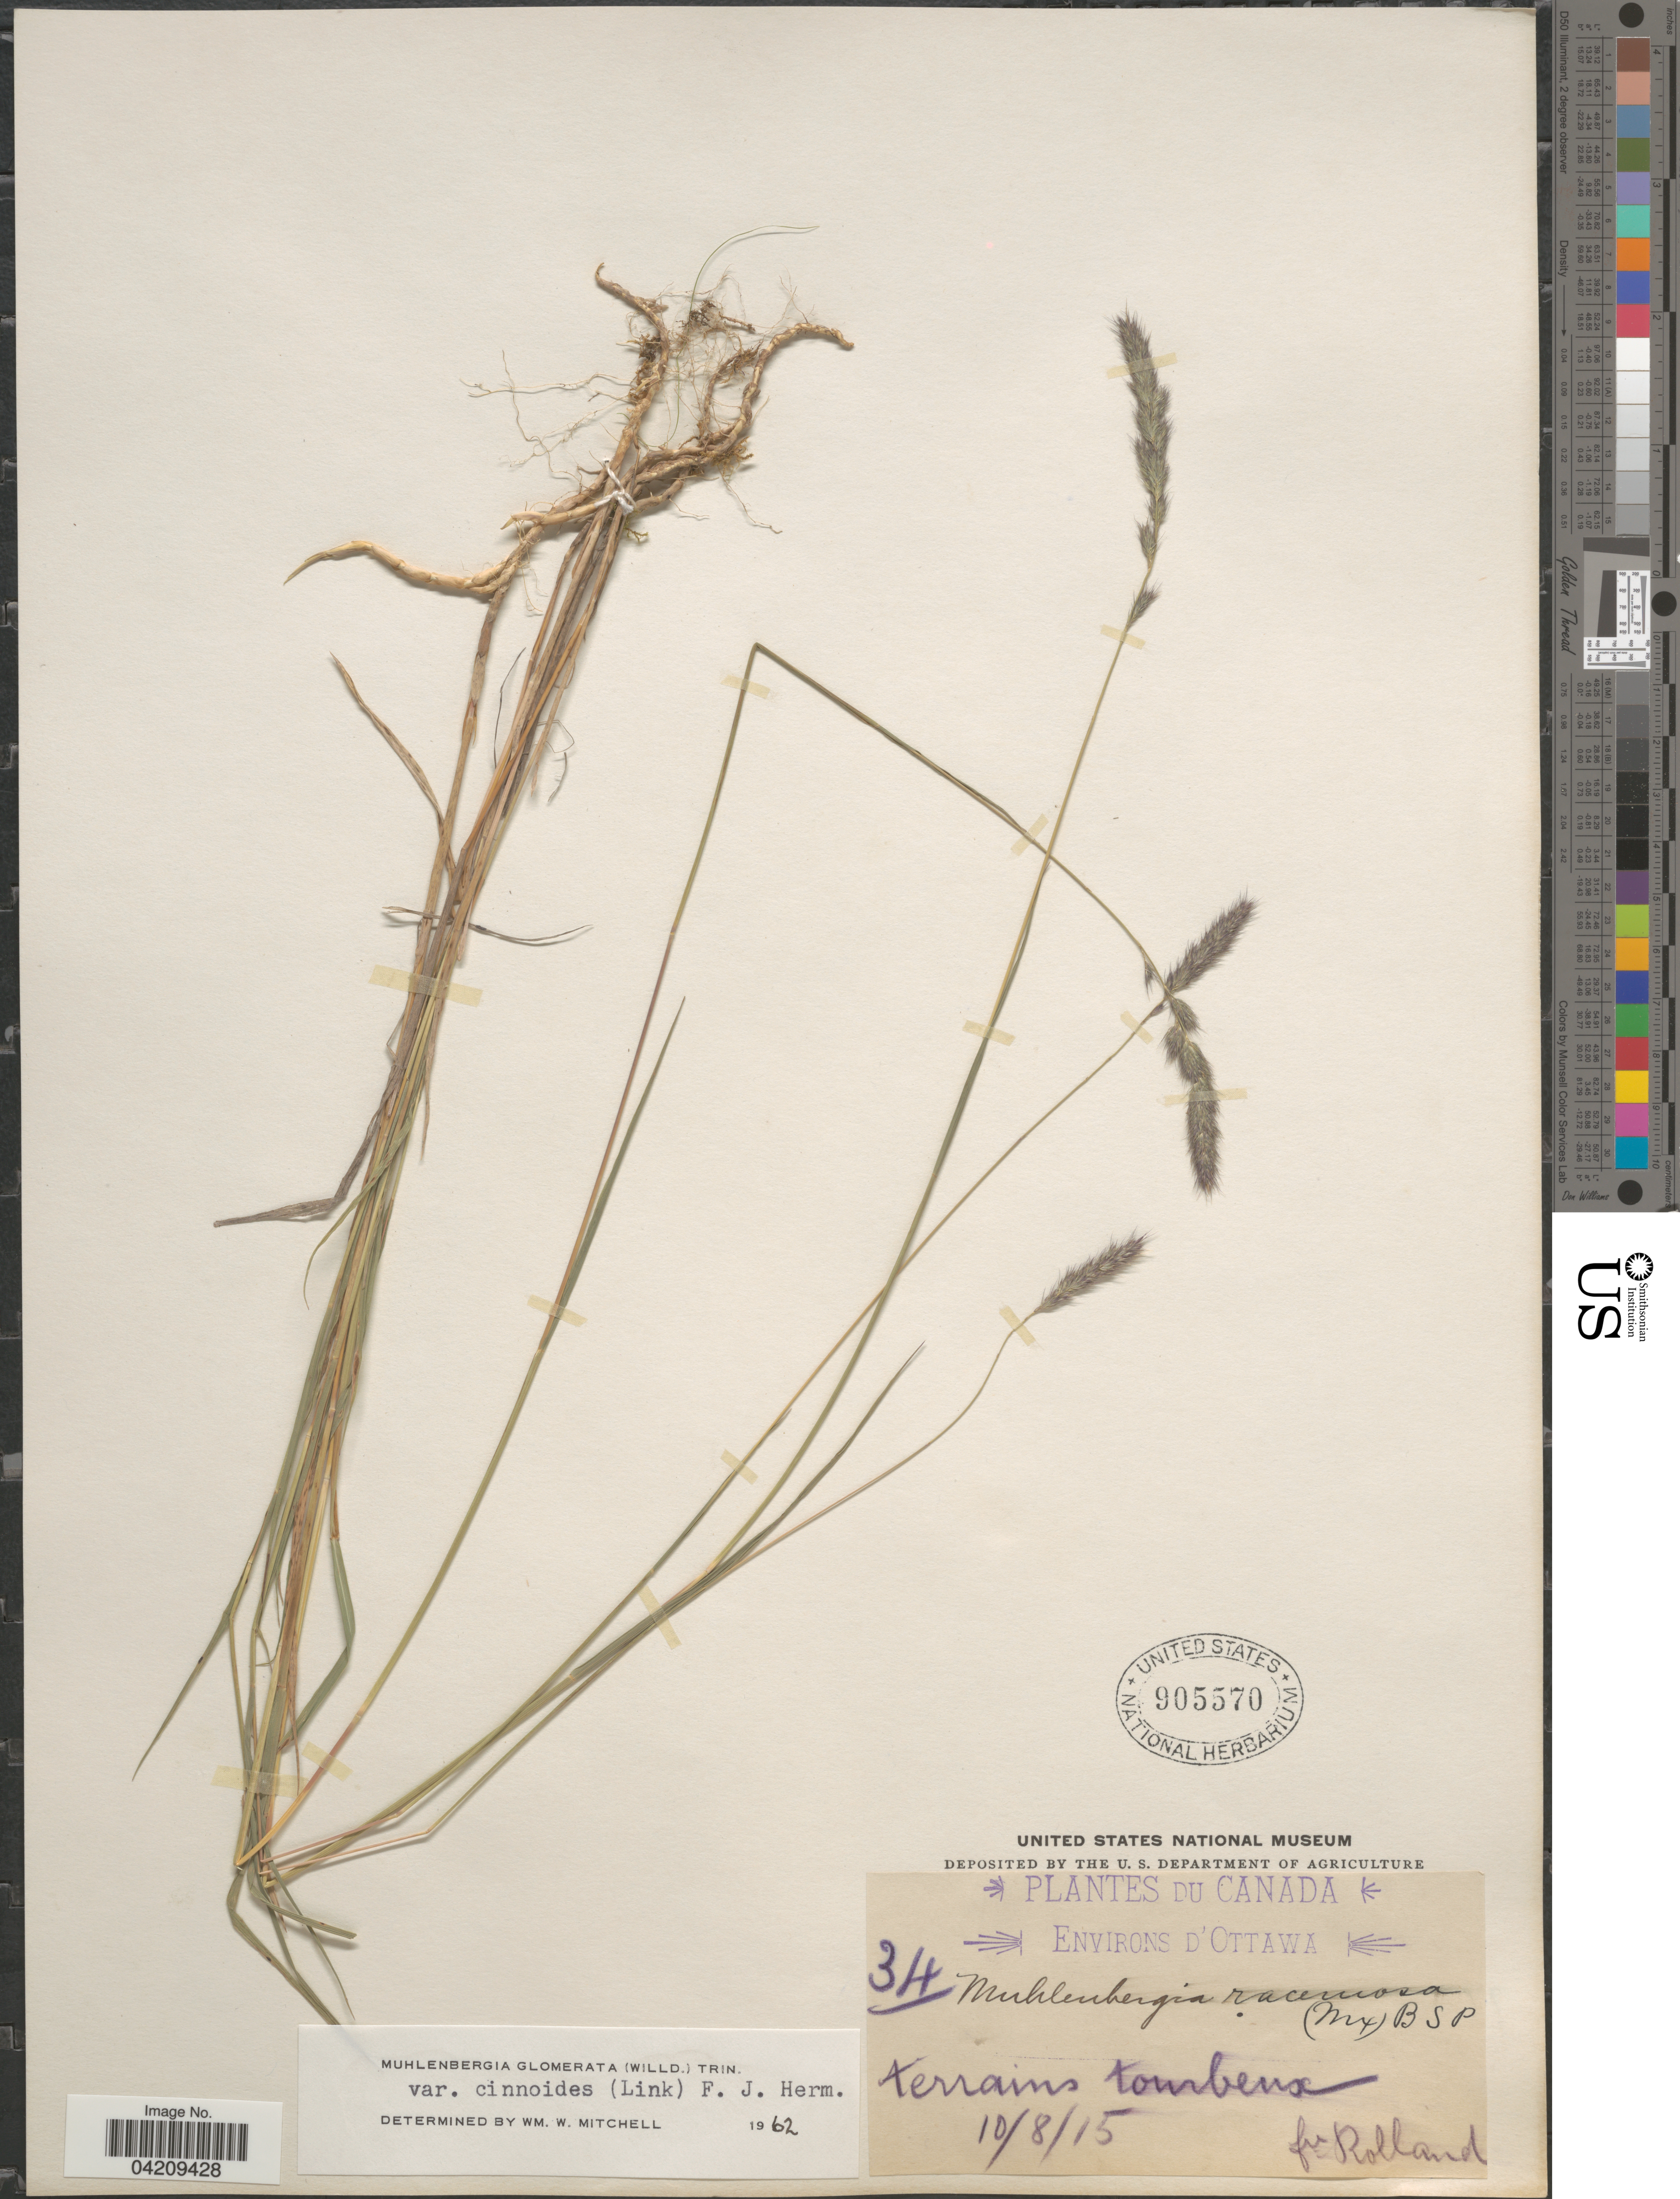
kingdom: Plantae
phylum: Tracheophyta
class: Liliopsida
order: Poales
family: Poaceae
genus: Muhlenbergia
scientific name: Muhlenbergia glomerata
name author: (Willd.) Trin.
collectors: B. Rolland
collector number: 34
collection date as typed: Transcribed d/m/y: 8/10/15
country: Canada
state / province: Ontario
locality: Environs d'Ottawa.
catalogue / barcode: US 905570